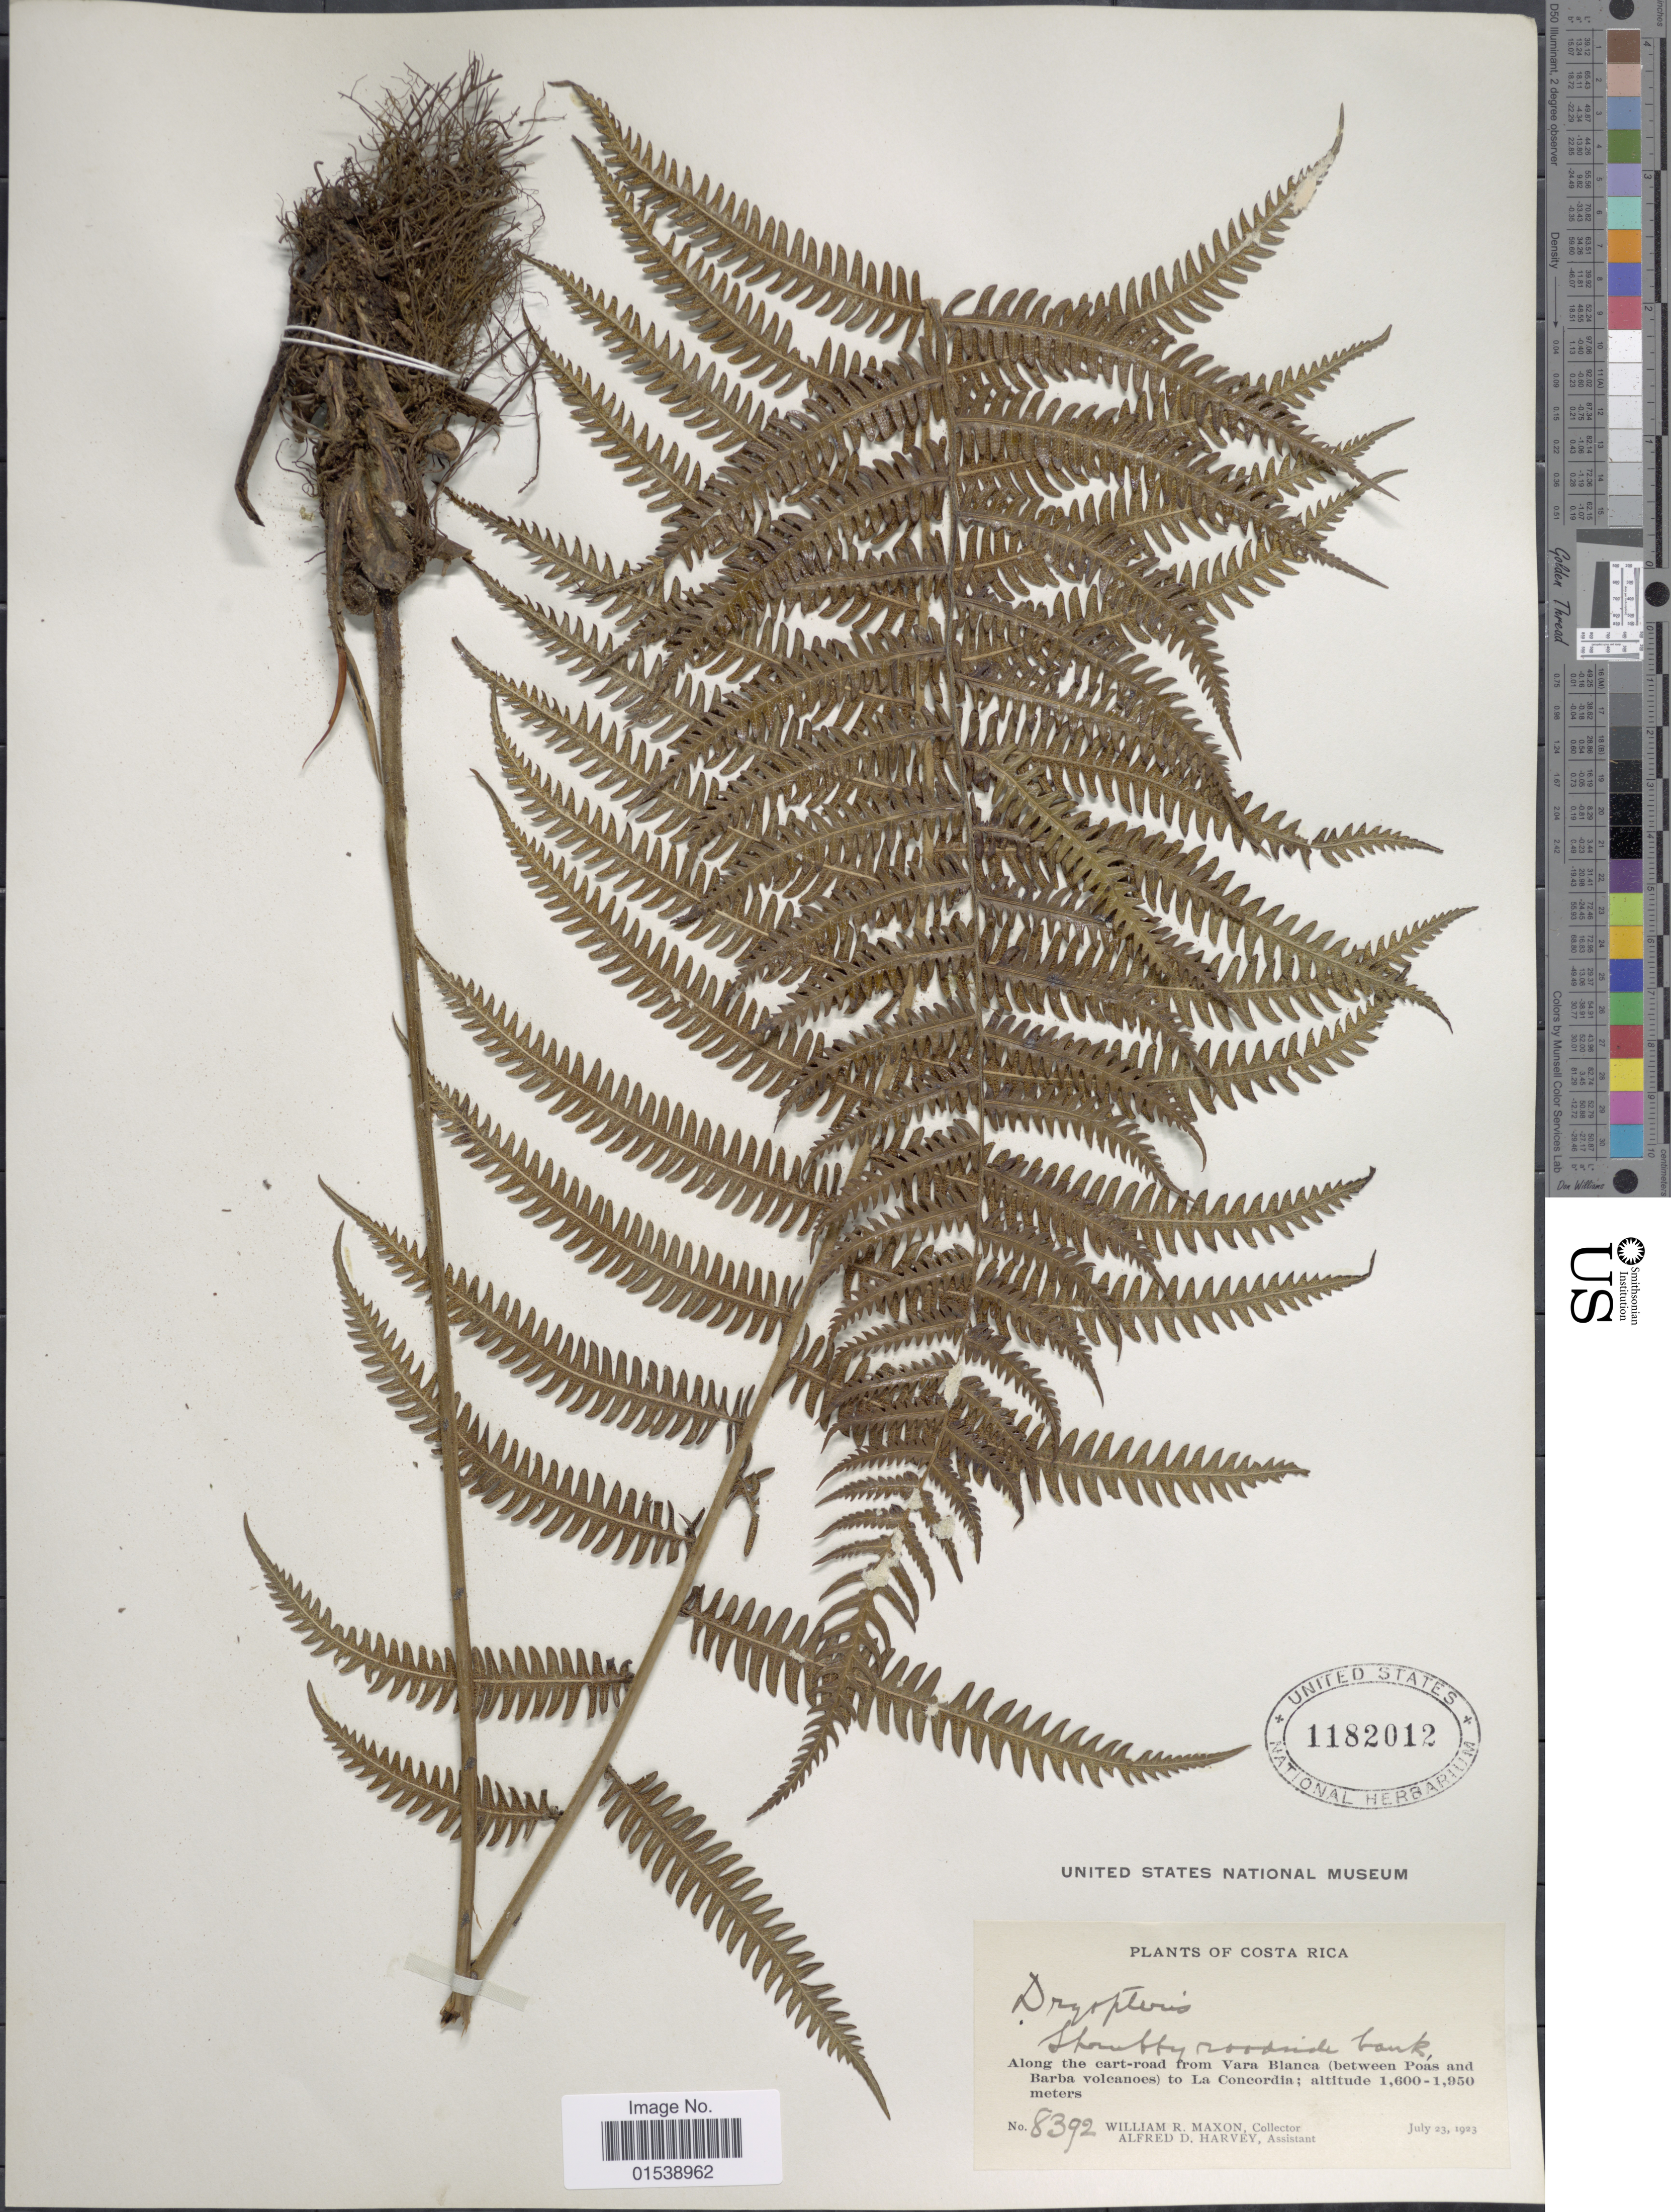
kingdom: Plantae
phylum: Tracheophyta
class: Polypodiopsida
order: Polypodiales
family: Thelypteridaceae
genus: Amauropelta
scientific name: Amauropelta rudis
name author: (Kunze) Pic. Serm.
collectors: W. R. Maxon & A. D. Harvey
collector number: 8392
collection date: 1923-07-23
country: Costa Rica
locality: Along the cart-road from Vara Balnca (between Poas and Barba volcanoes) to La Concordia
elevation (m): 1600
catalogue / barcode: US 1182012